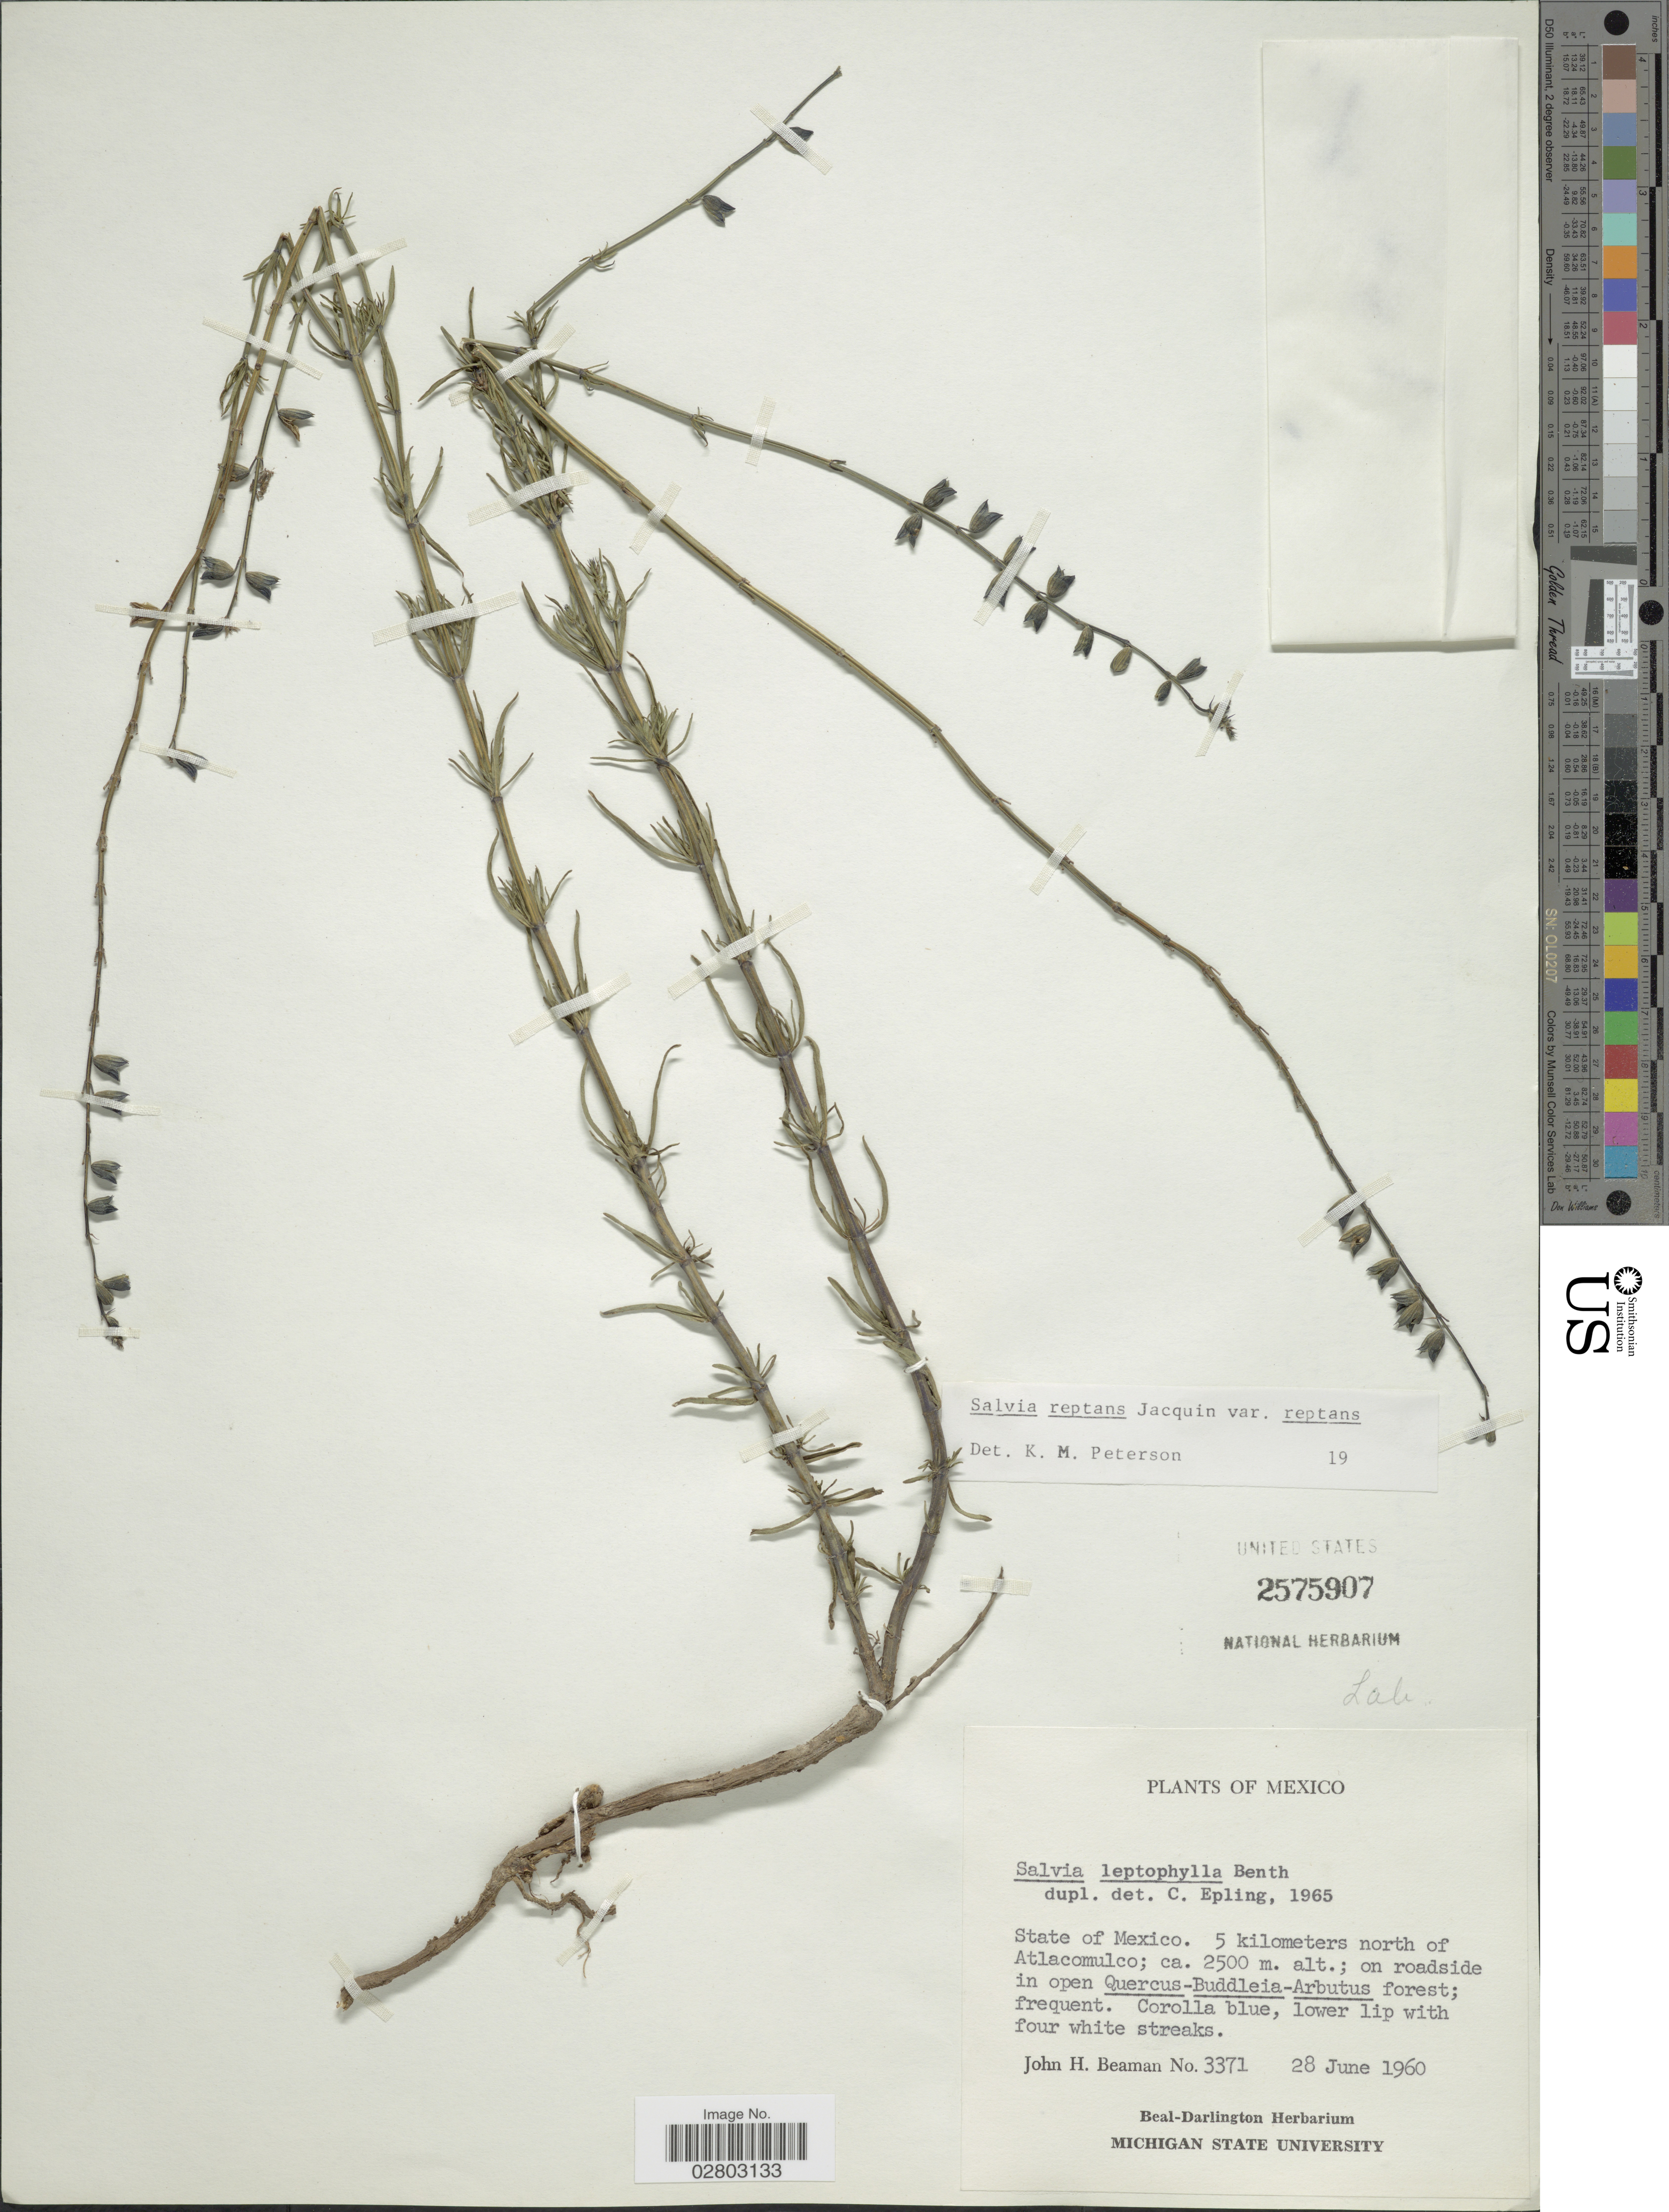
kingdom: Plantae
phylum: Tracheophyta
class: Magnoliopsida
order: Lamiales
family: Lamiaceae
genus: Salvia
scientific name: Salvia reptans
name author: Jacq.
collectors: J. H. Beaman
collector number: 3371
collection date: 1960-06-28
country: Mexico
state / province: México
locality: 5 kilometers north of Atlacomulco.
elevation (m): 2500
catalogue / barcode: US 2575907